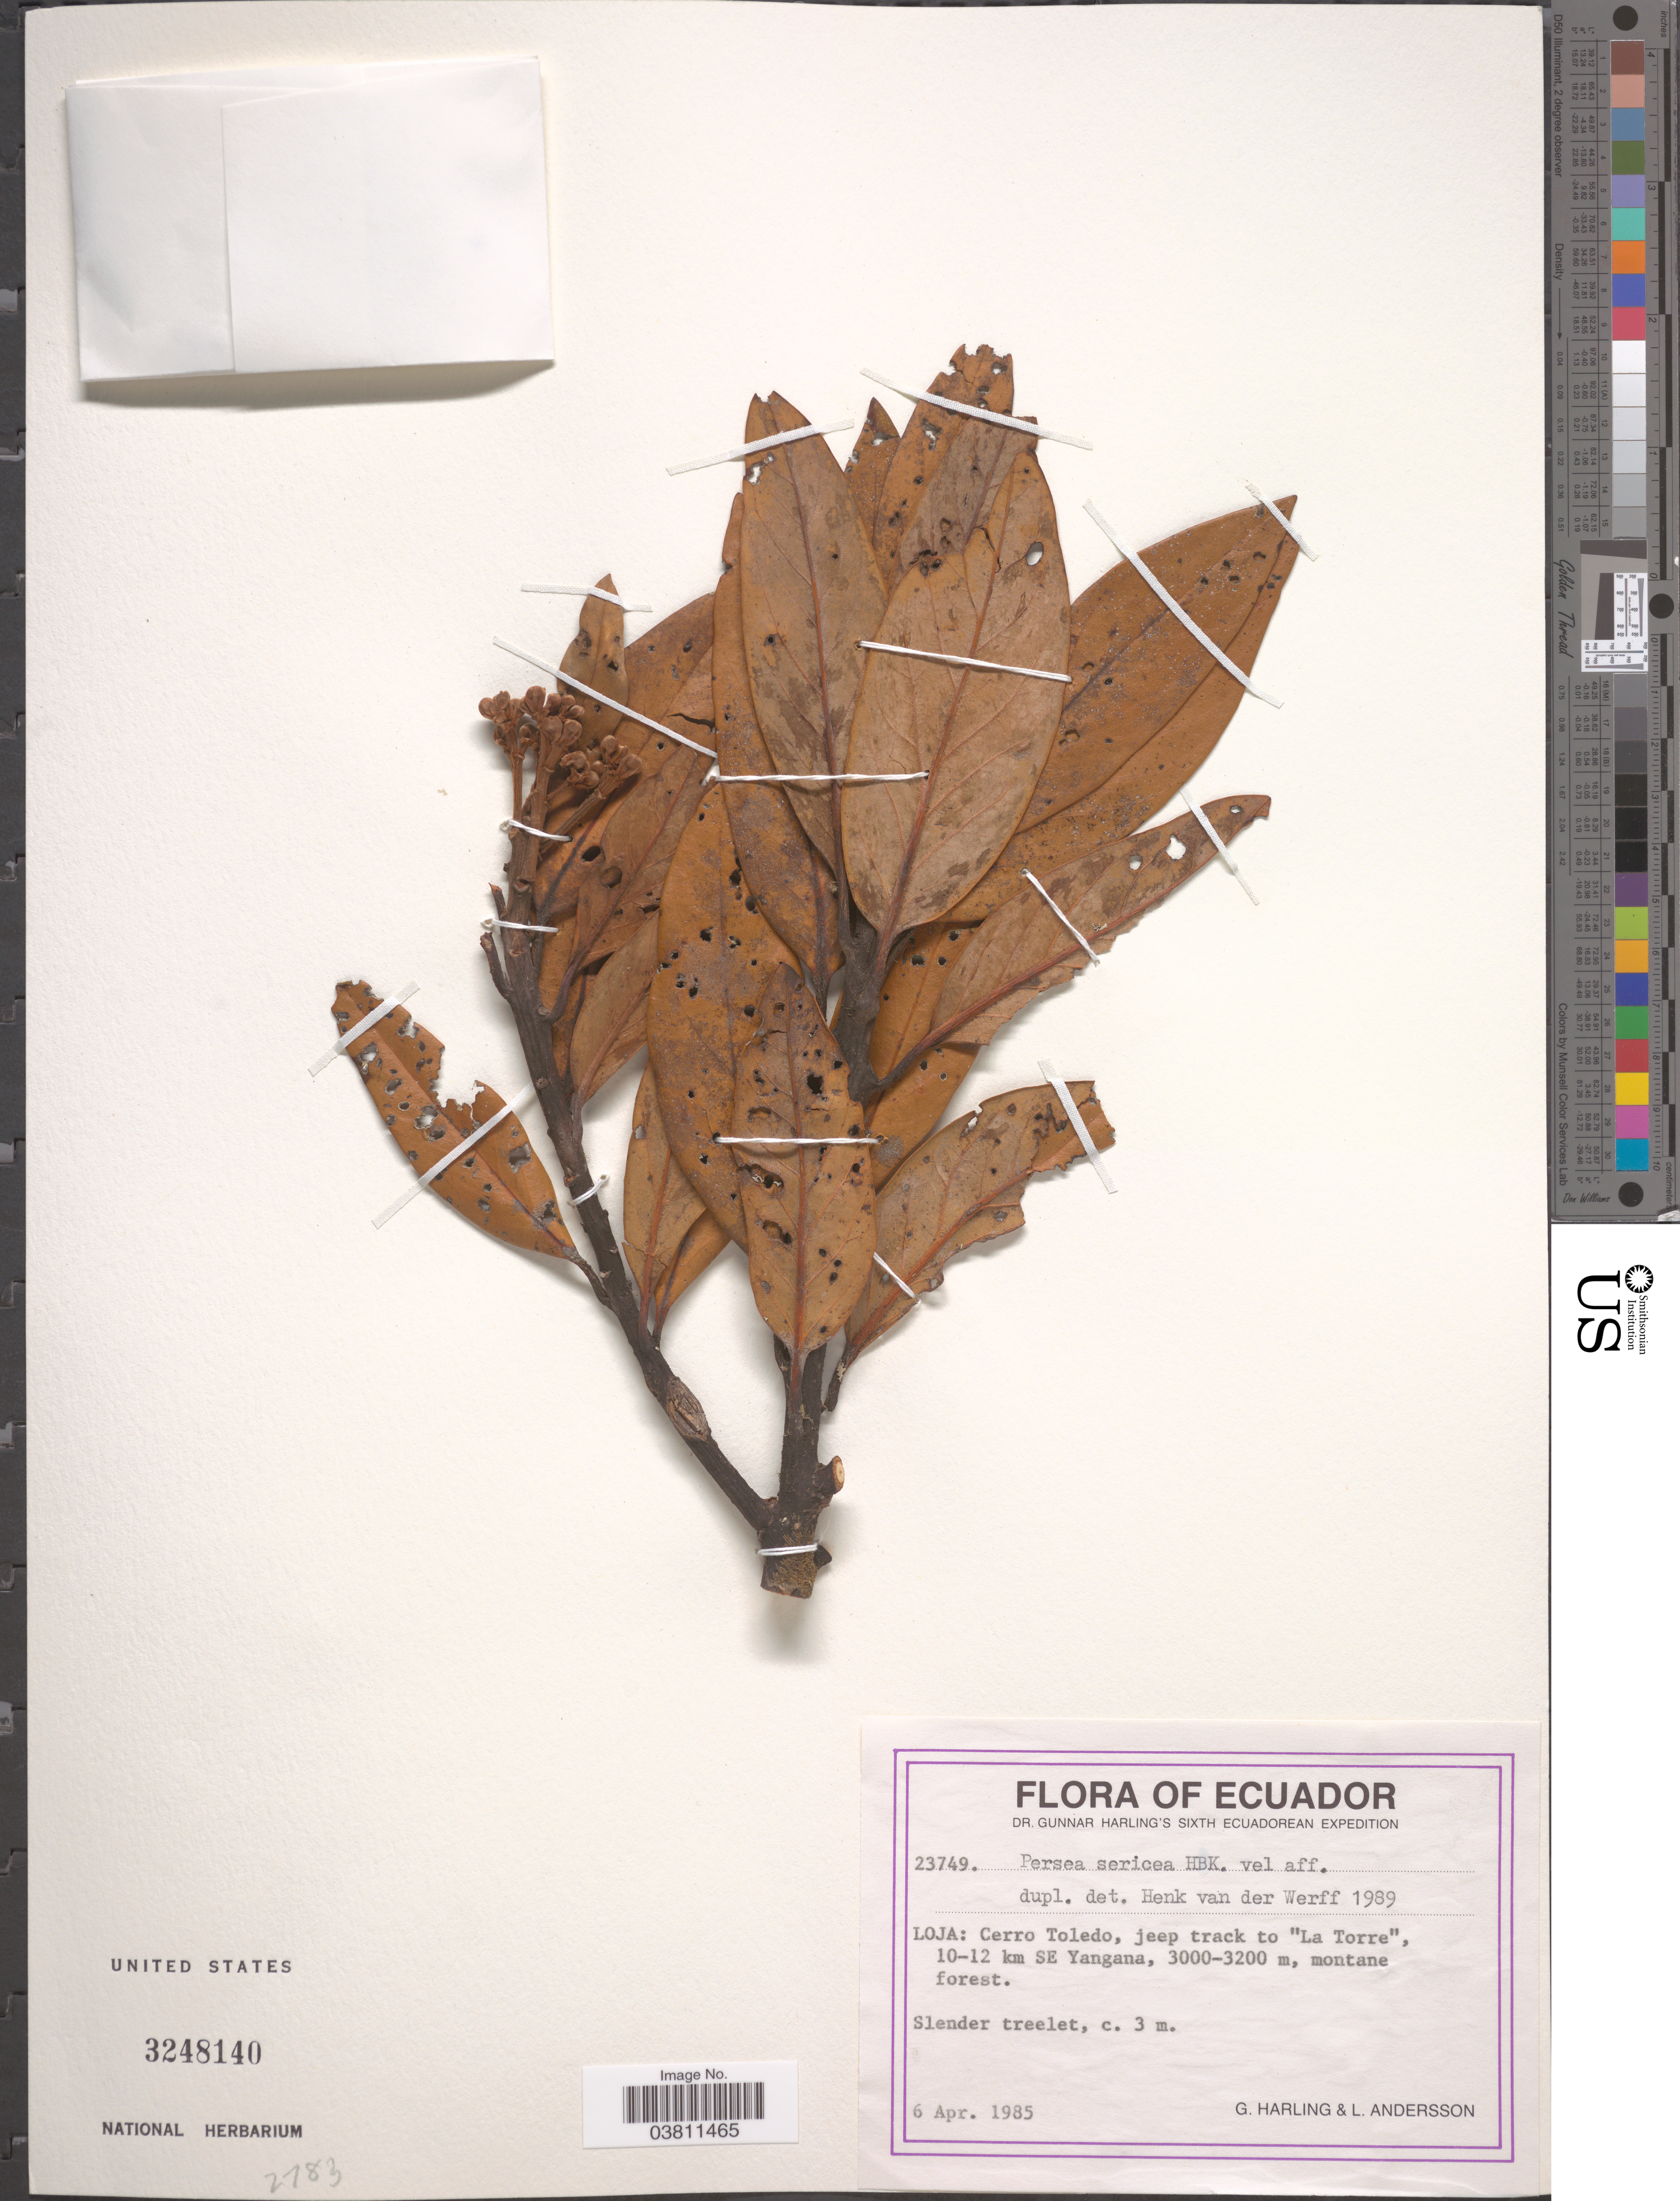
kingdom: Plantae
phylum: Tracheophyta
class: Magnoliopsida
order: Laurales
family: Lauraceae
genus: Persea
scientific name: Persea sericea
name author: Kunth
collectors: G. Harling & L. Andersson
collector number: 23749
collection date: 1985-04-06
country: Ecuador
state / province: Loja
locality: Cerro Toledo, jeep track to 'La Torre', 10-12 km SE Yangana.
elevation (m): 3000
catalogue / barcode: US 3248140